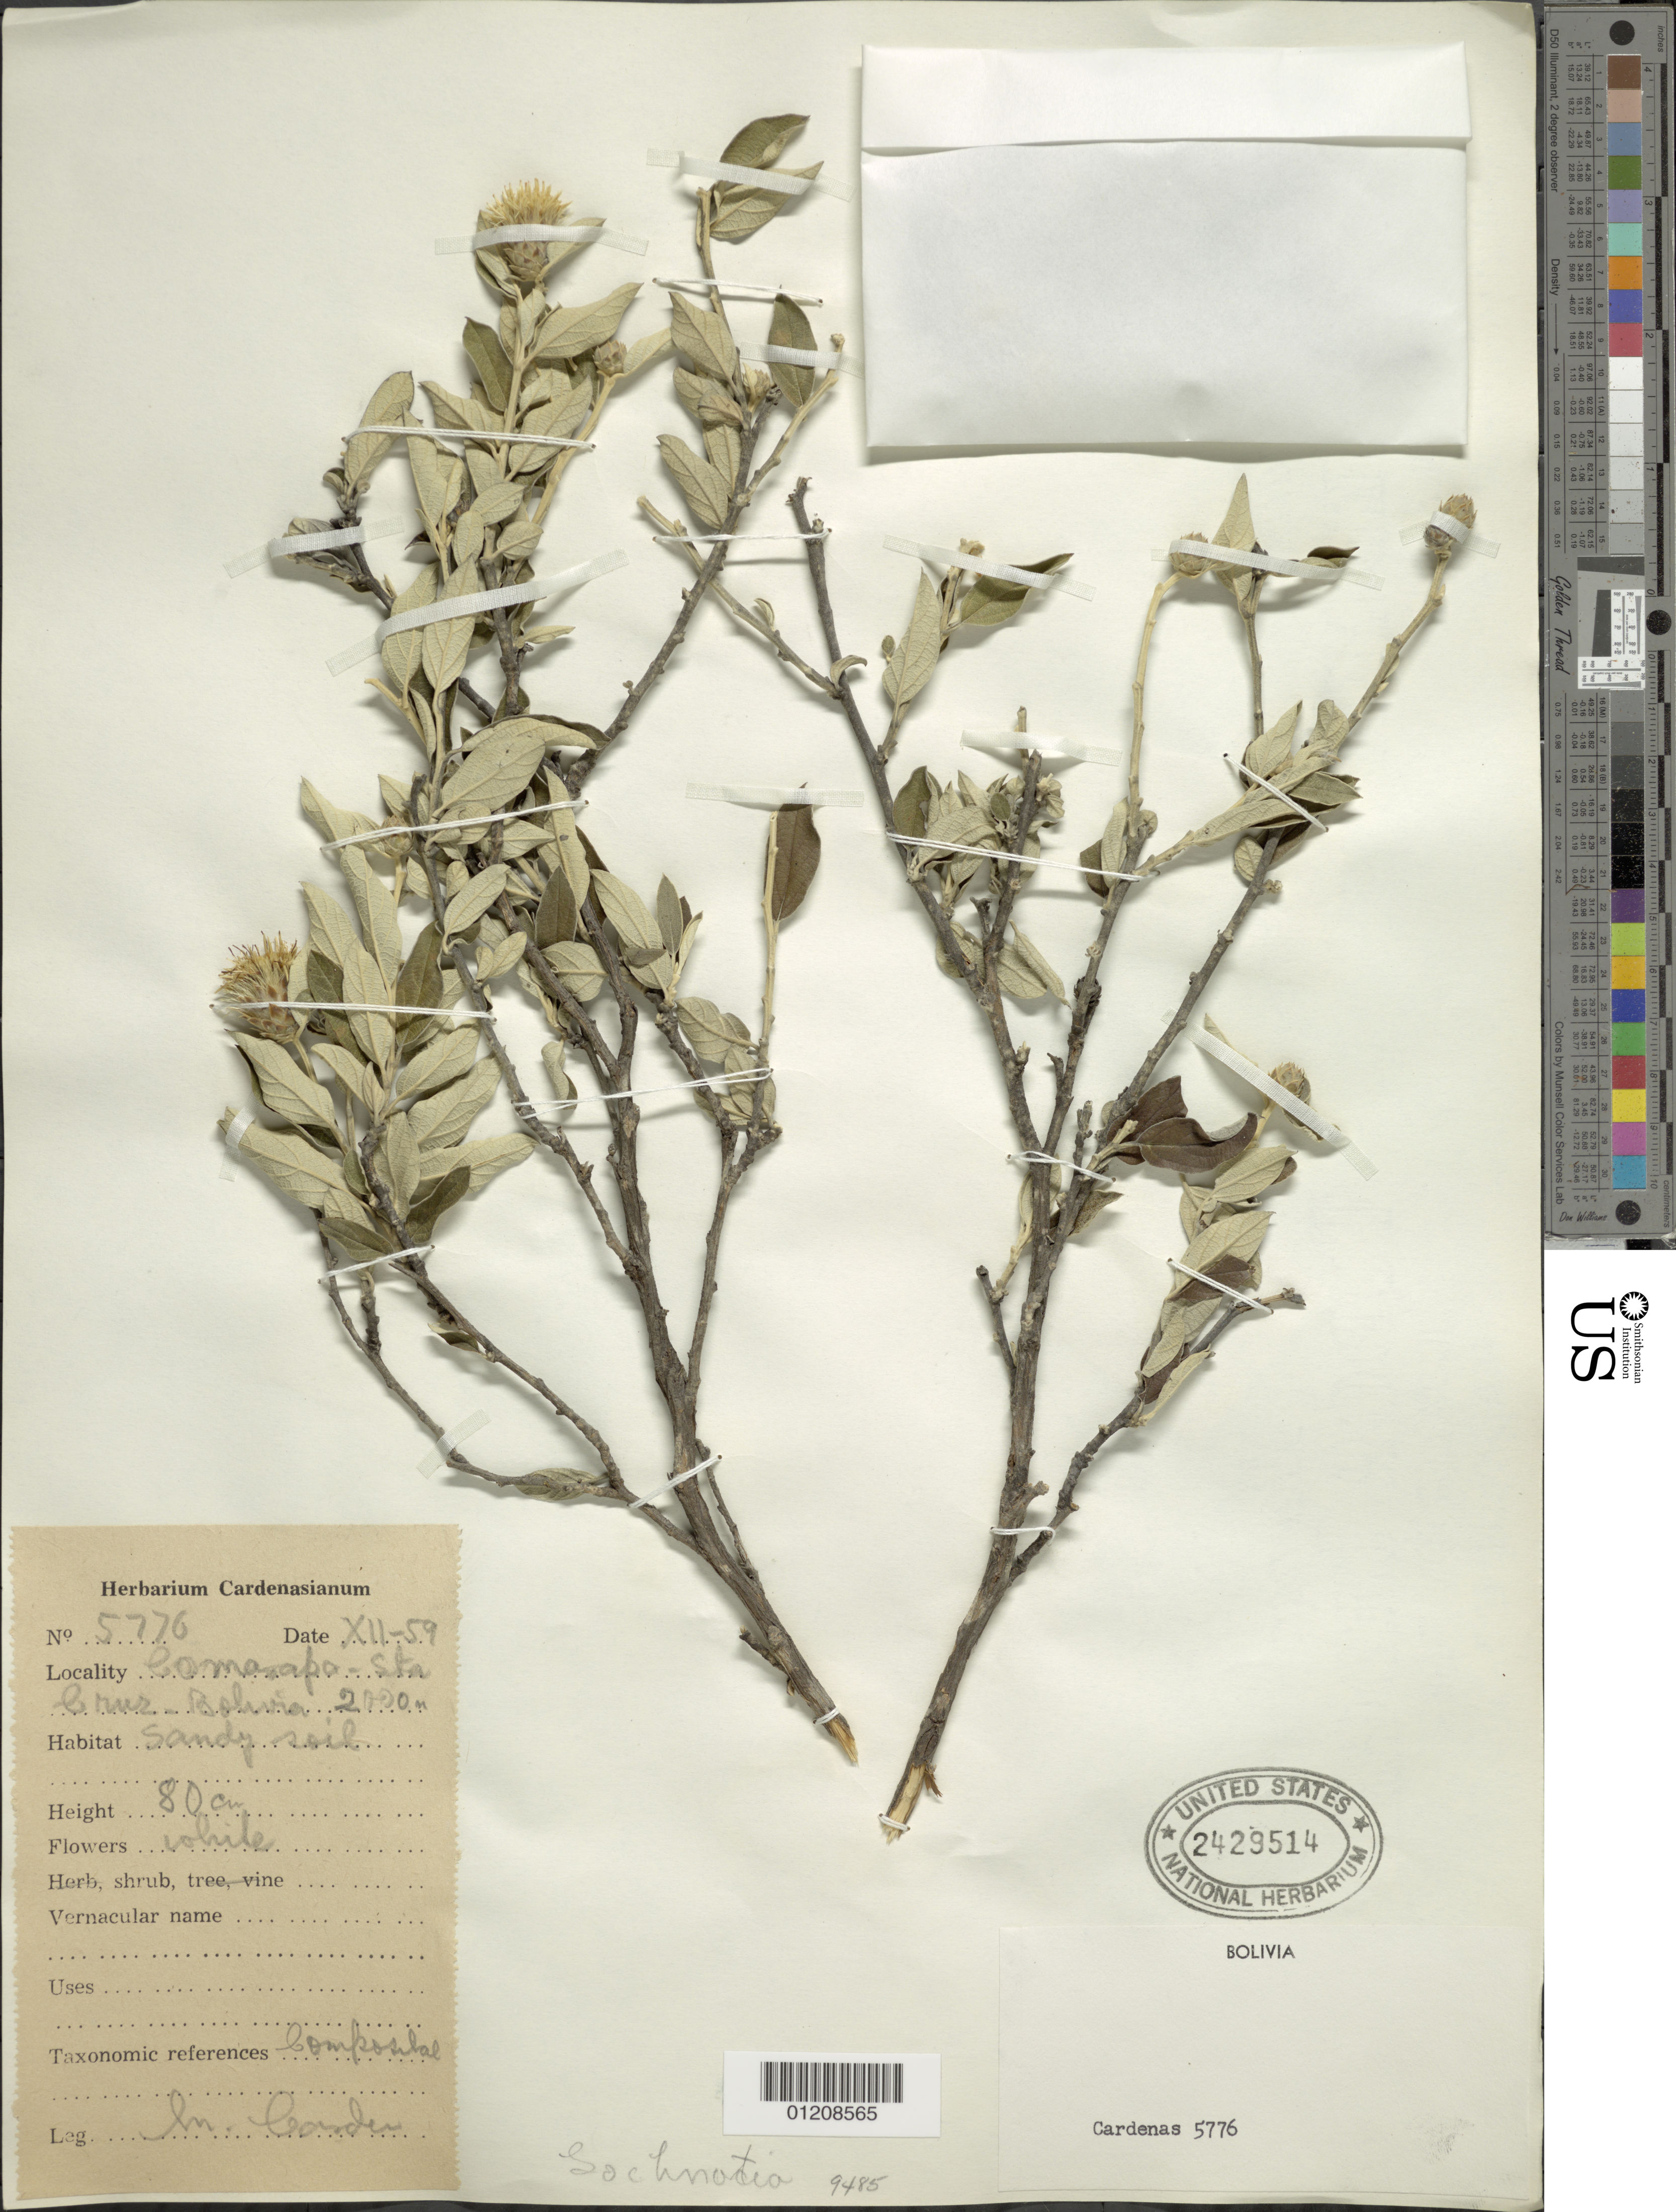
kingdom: Plantae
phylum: Tracheophyta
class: Magnoliopsida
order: Asterales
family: Asteraceae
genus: Gochnatia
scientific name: Gochnatia boliviana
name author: S.F. Blake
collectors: M. Cárdenas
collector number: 5776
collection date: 1959-12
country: Bolivia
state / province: Santa Cruz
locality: Comarapa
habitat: sandy soil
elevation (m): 2000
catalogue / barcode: US 2429514